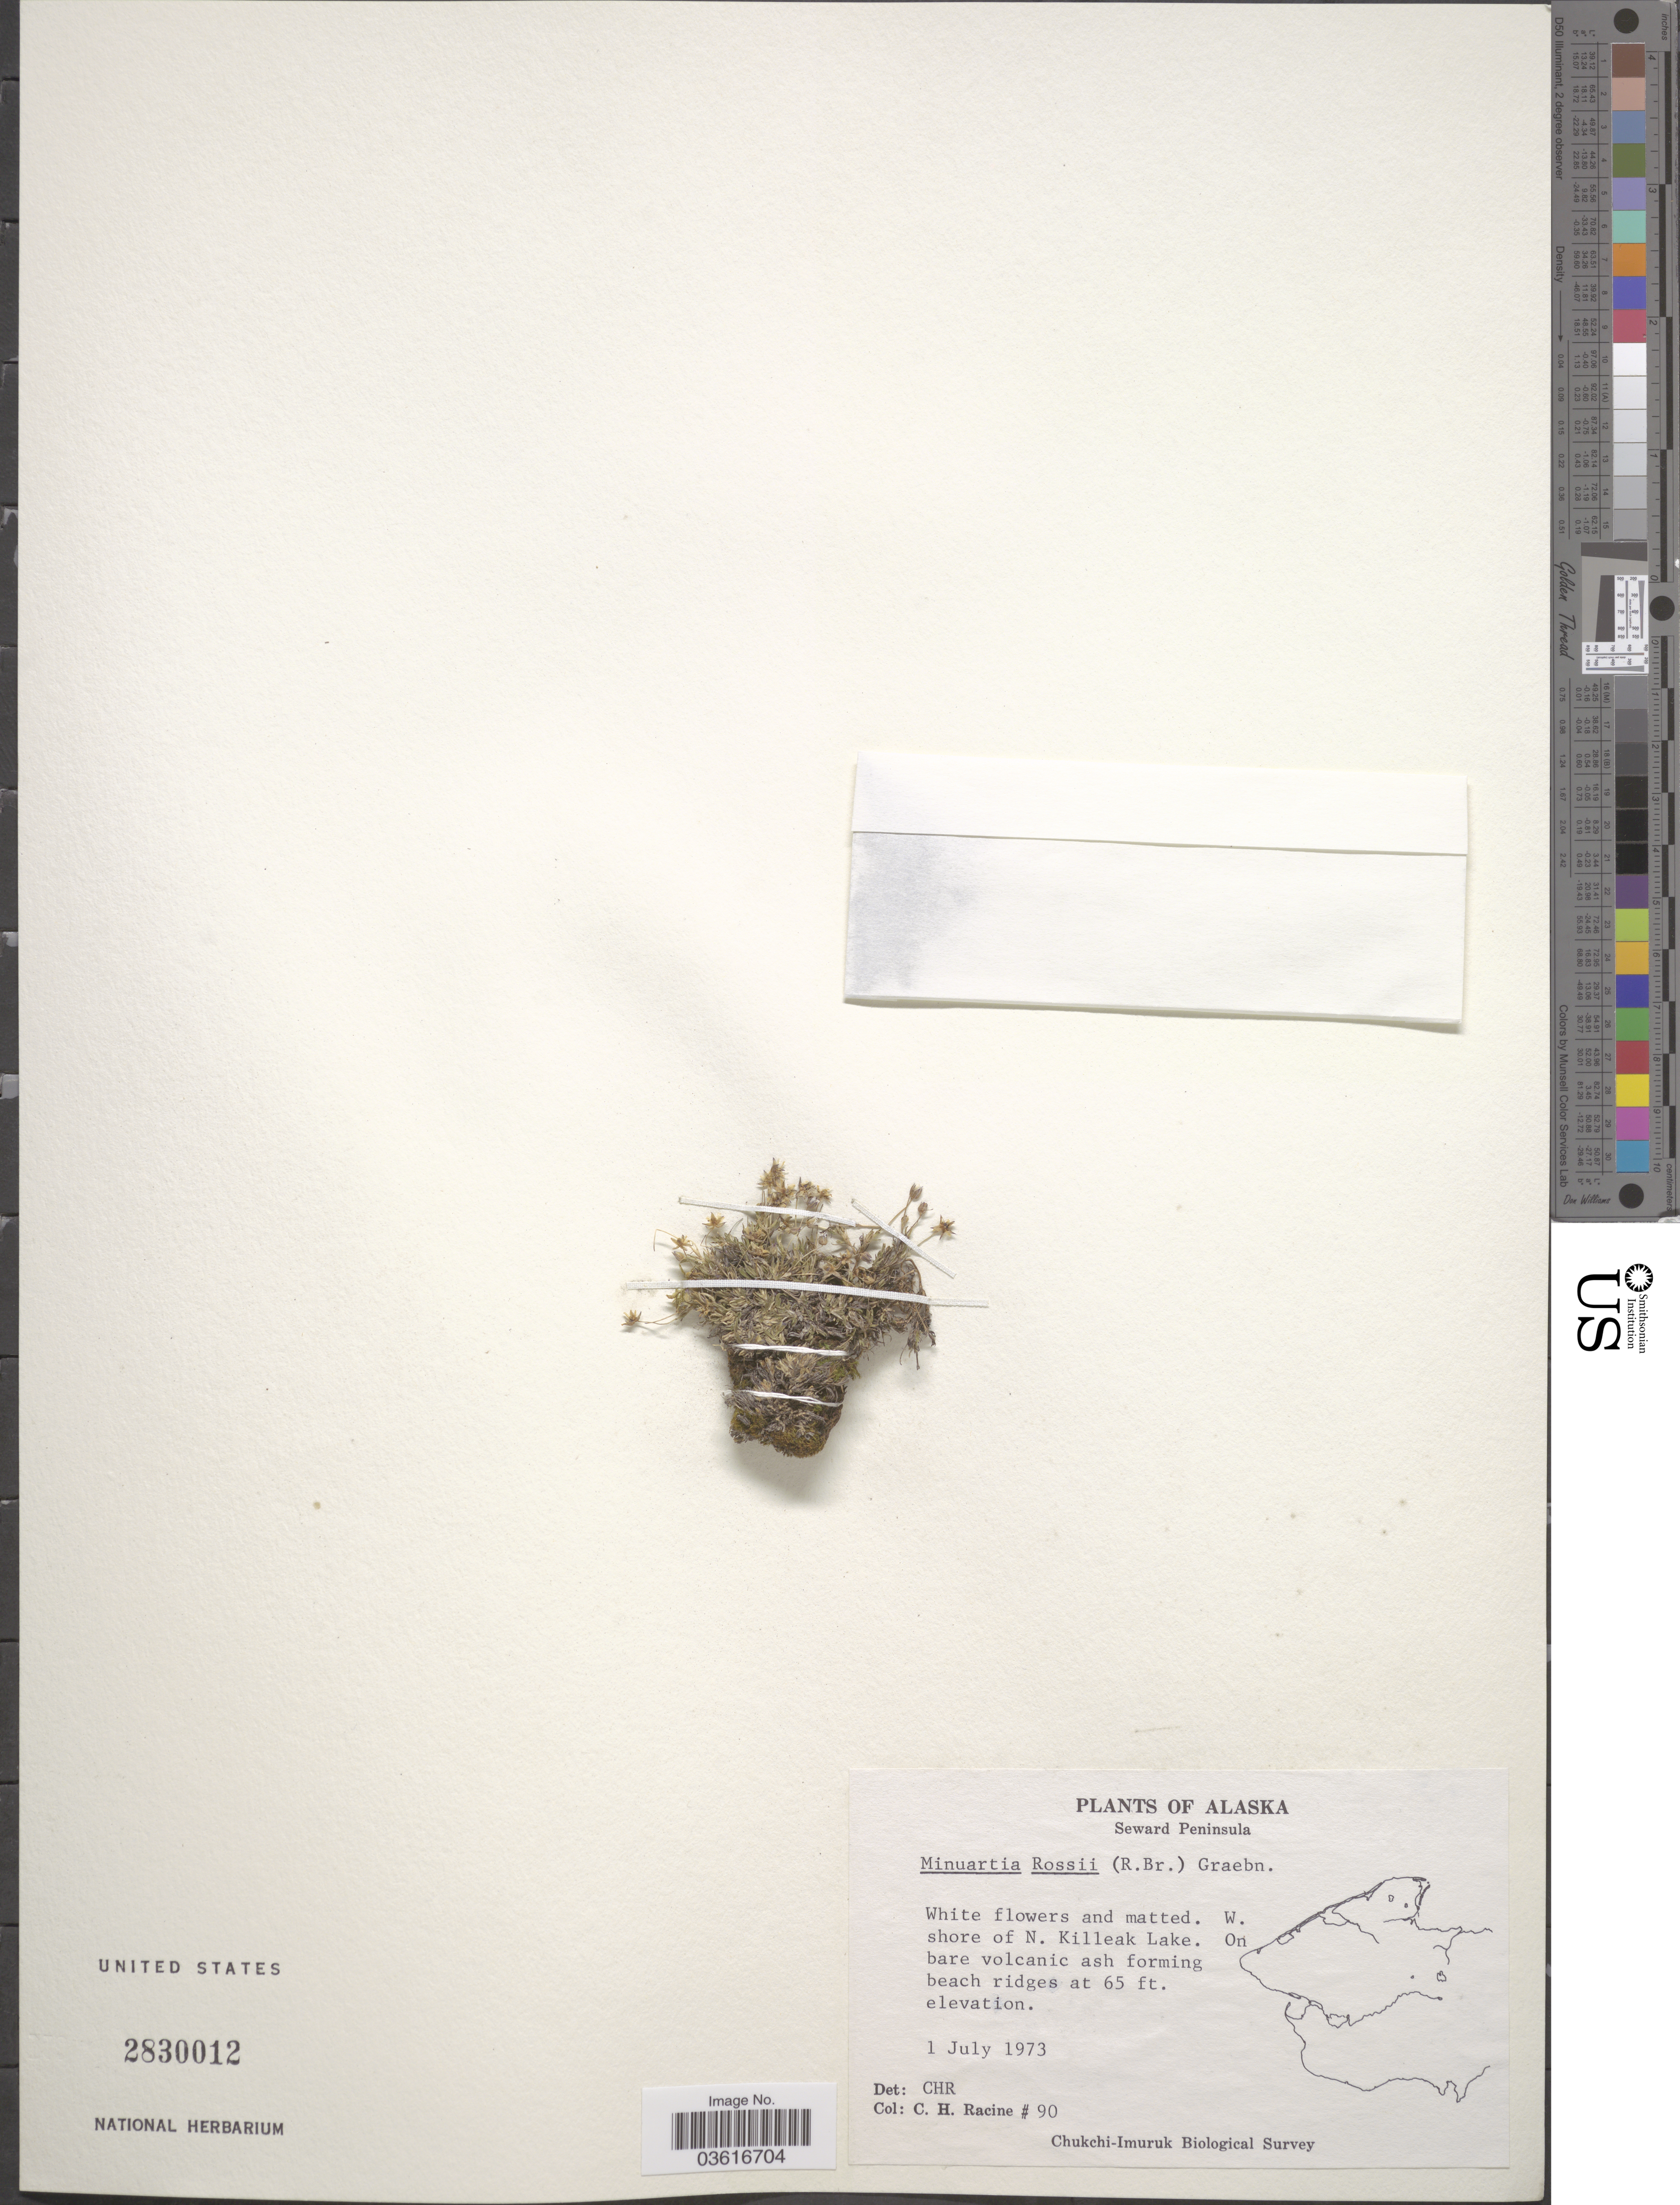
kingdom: Plantae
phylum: Tracheophyta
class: Magnoliopsida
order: Caryophyllales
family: Caryophyllaceae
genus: Minuartia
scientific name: Minuartia rossii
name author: (R. Br. ex Richardson) Graebn.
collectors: C. Racine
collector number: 90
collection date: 1973-07-01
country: United States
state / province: Alaska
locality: Seward Peninsula. W. shore of N. Killeak Lake.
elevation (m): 20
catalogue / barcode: US 2830012